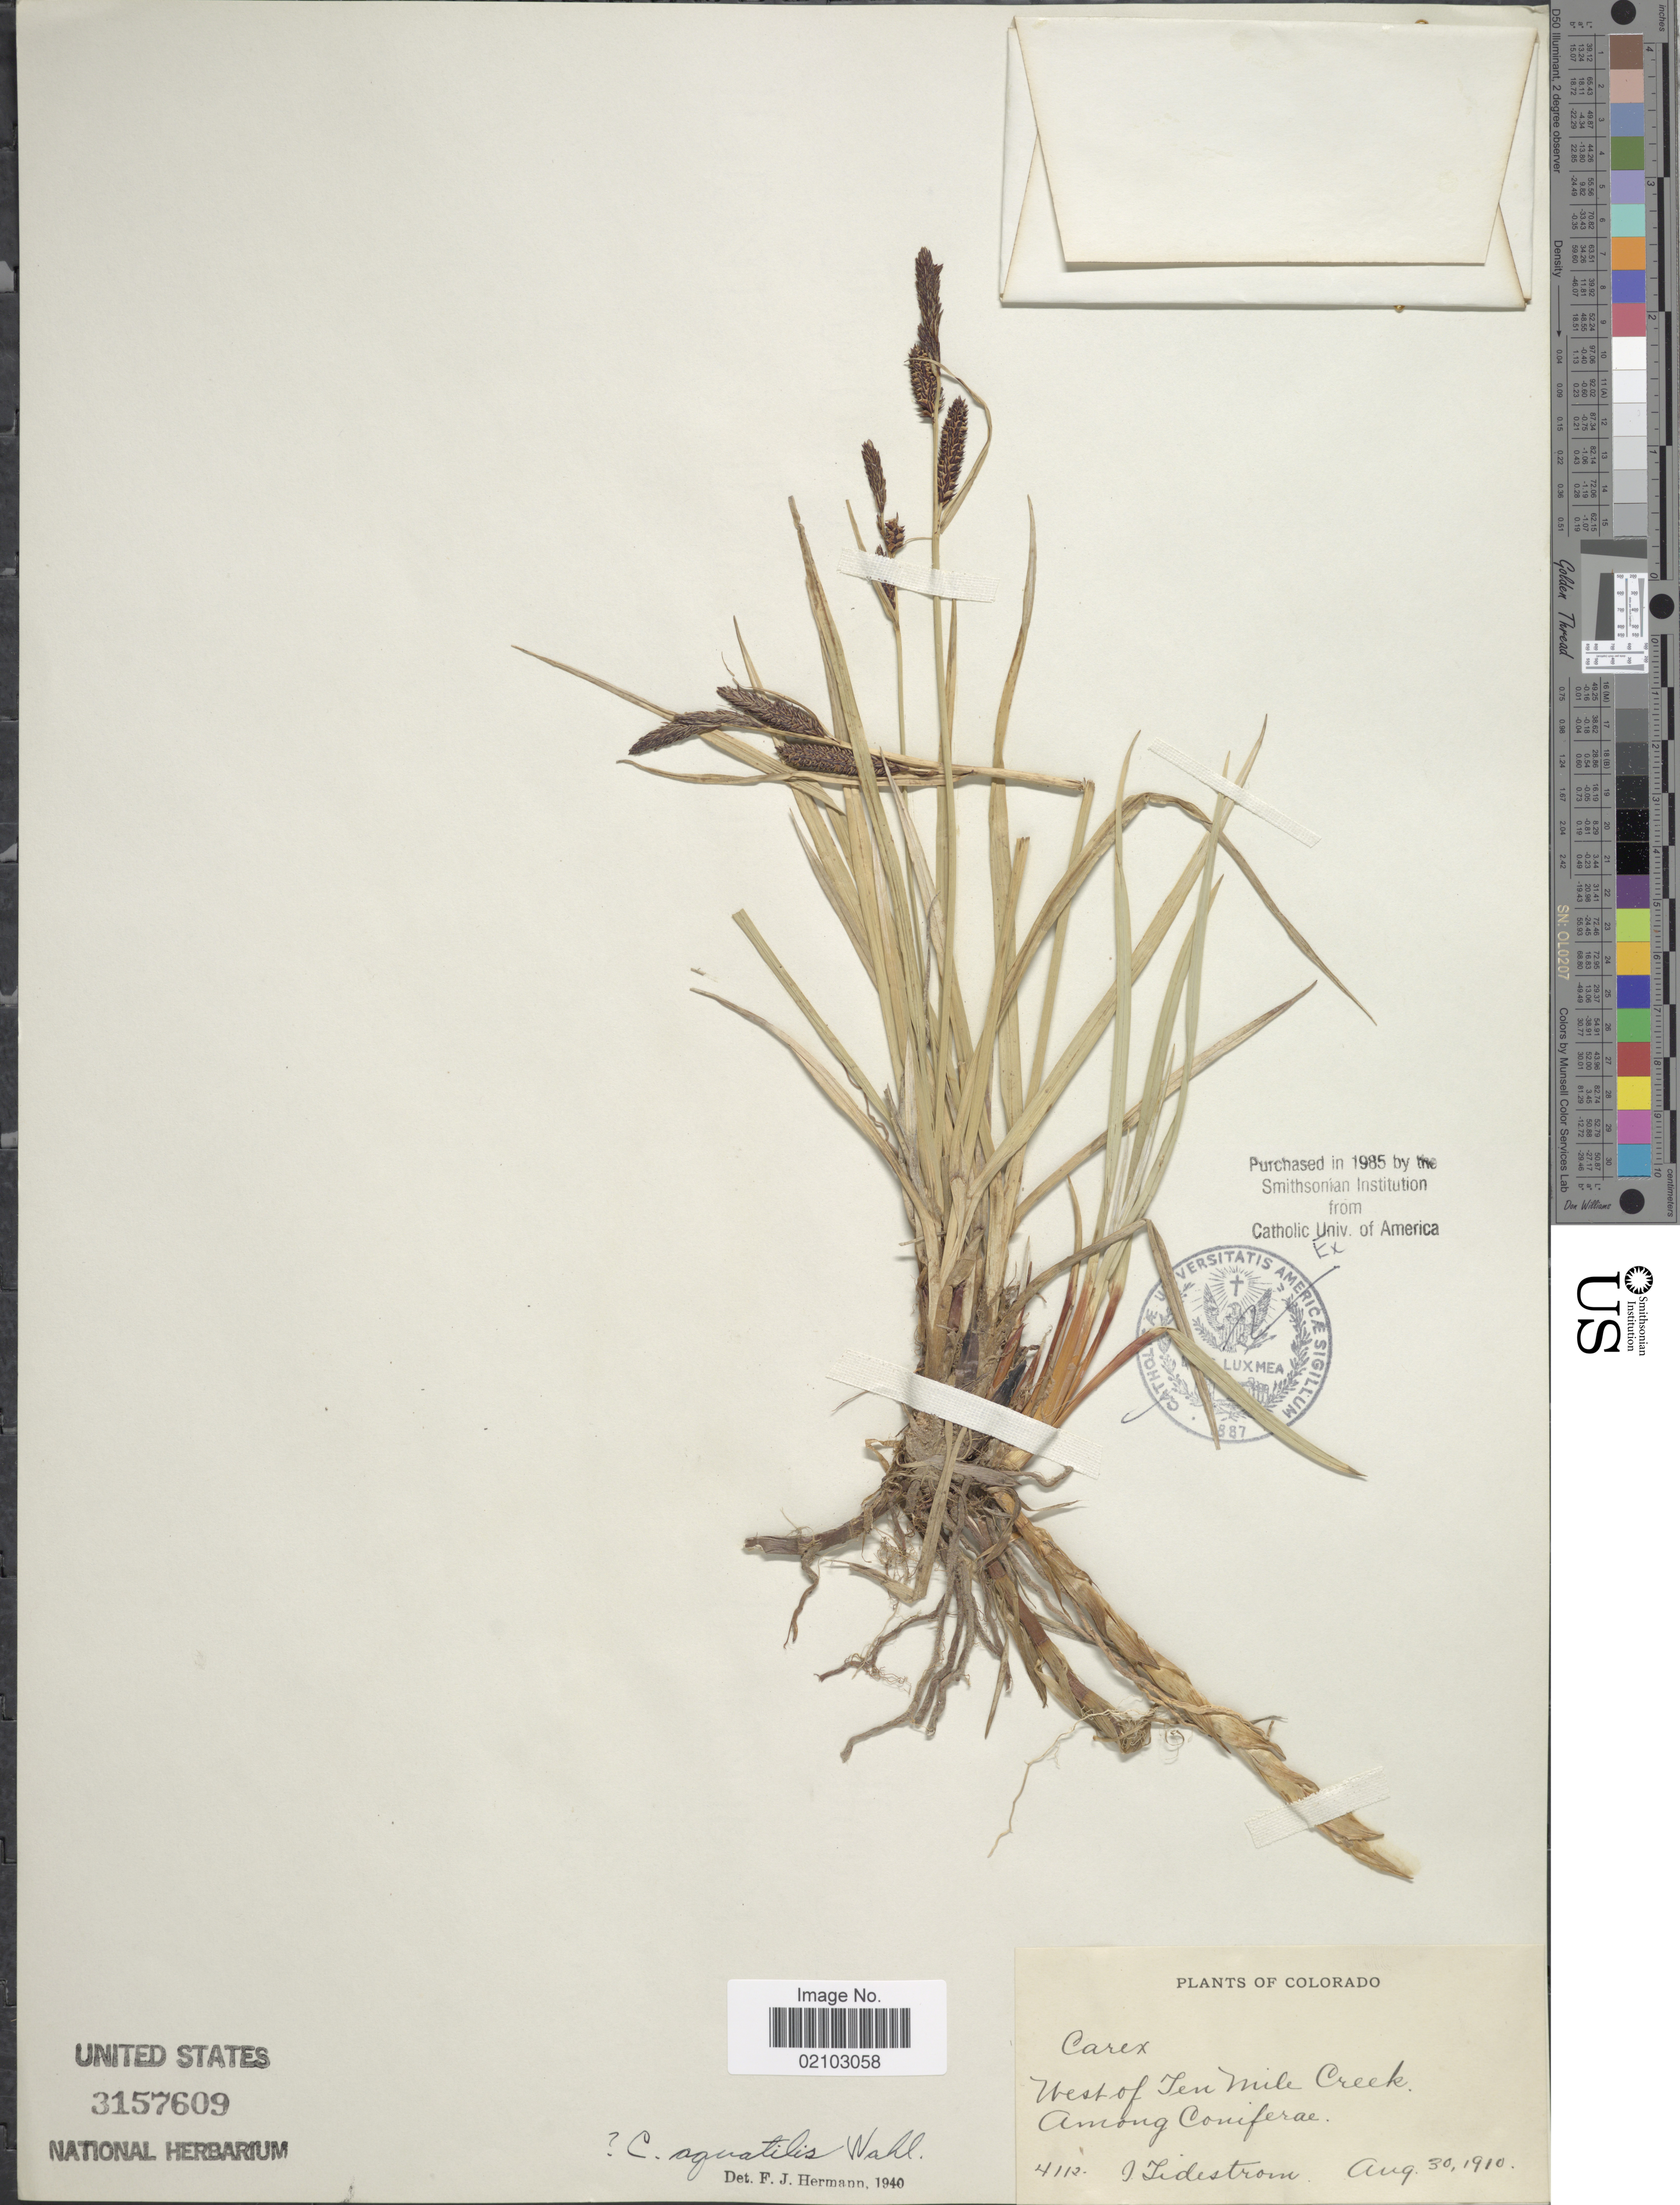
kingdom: Plantae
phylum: Tracheophyta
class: Liliopsida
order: Poales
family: Cyperaceae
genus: Carex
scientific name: Carex aquatilis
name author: Wahlenb.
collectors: I. F. Tidestrom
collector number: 4112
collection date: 1910-08-30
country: United States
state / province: Colorado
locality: West of Ten Mile Creek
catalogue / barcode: US 3157609